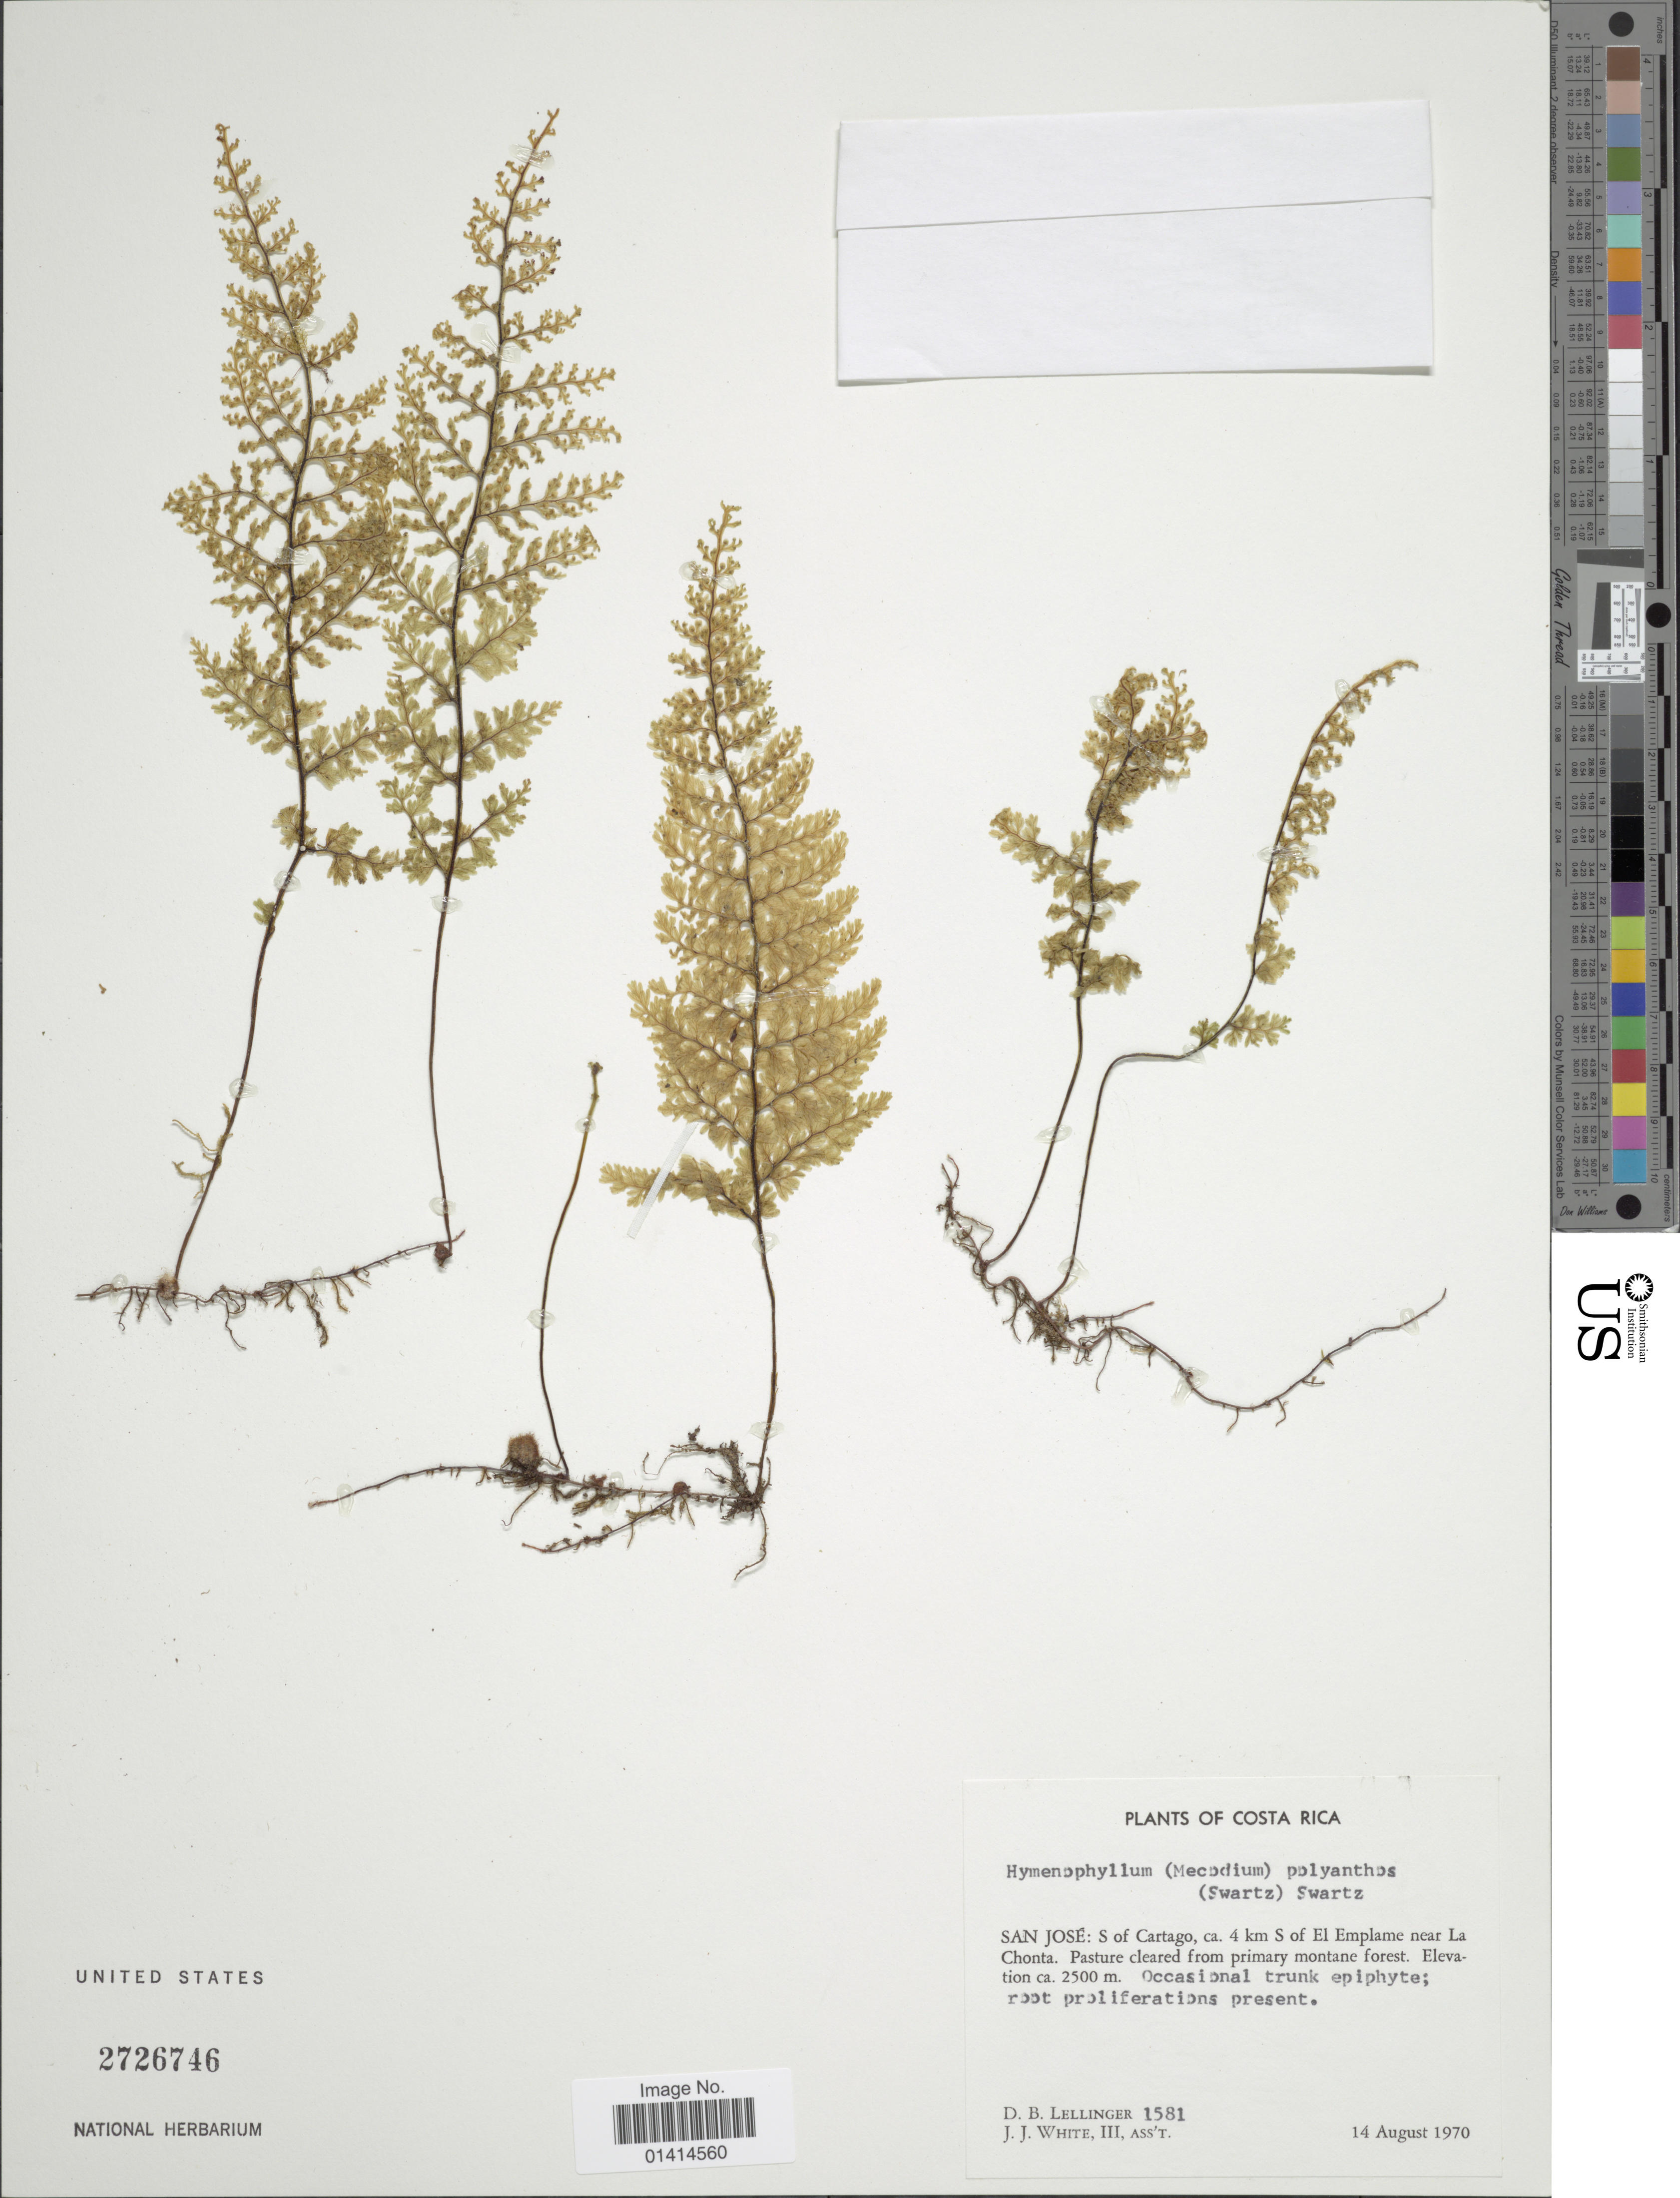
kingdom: Plantae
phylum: Tracheophyta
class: Polypodiopsida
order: Hymenophyllales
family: Hymenophyllaceae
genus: Hymenophyllum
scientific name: Hymenophyllum polyanthos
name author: (Sw.) Sw.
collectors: D. B. Lellinger & J. J. White III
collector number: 1581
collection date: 1970-08-14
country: Costa Rica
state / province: San José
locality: S of Cartago, ca. 4 km S of El Emplame near La Chonta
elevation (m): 2500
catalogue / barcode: US 2726746